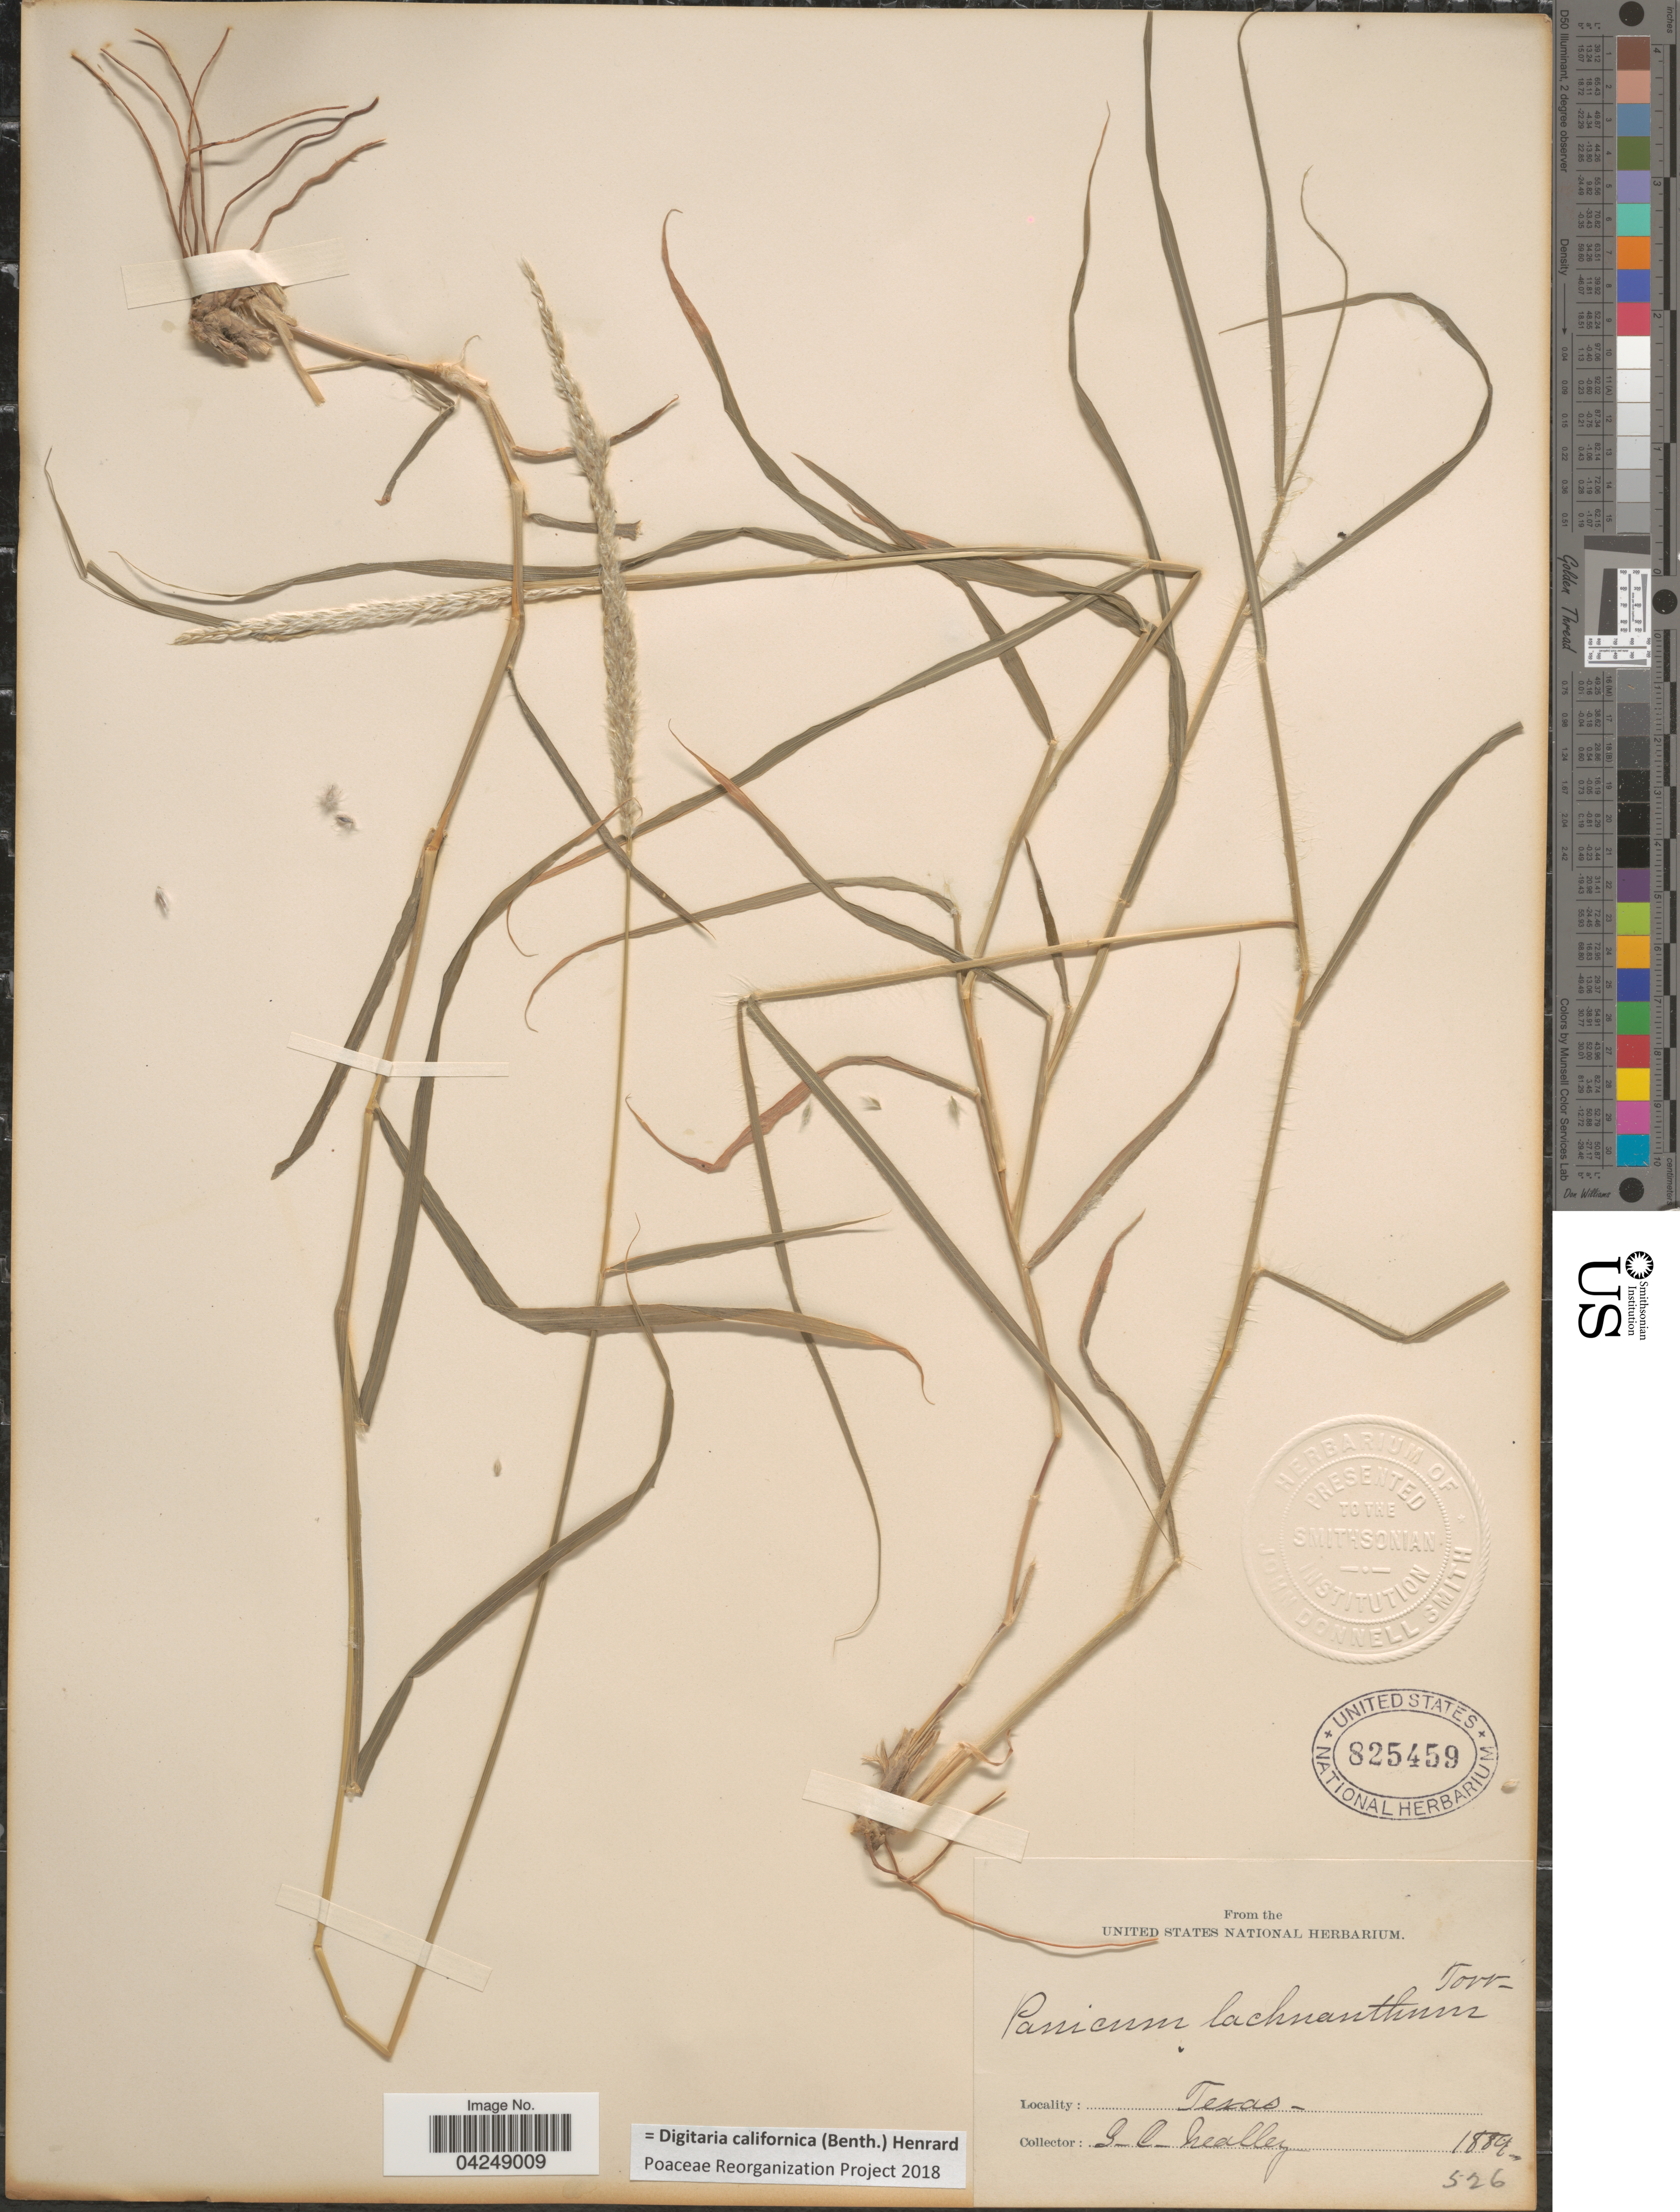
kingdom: Plantae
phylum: Tracheophyta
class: Liliopsida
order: Poales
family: Poaceae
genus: Digitaria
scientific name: Digitaria californica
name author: (Benth.) Henr.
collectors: G. C. Nealley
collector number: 526?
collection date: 1884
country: United States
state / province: Texas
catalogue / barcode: US 825459